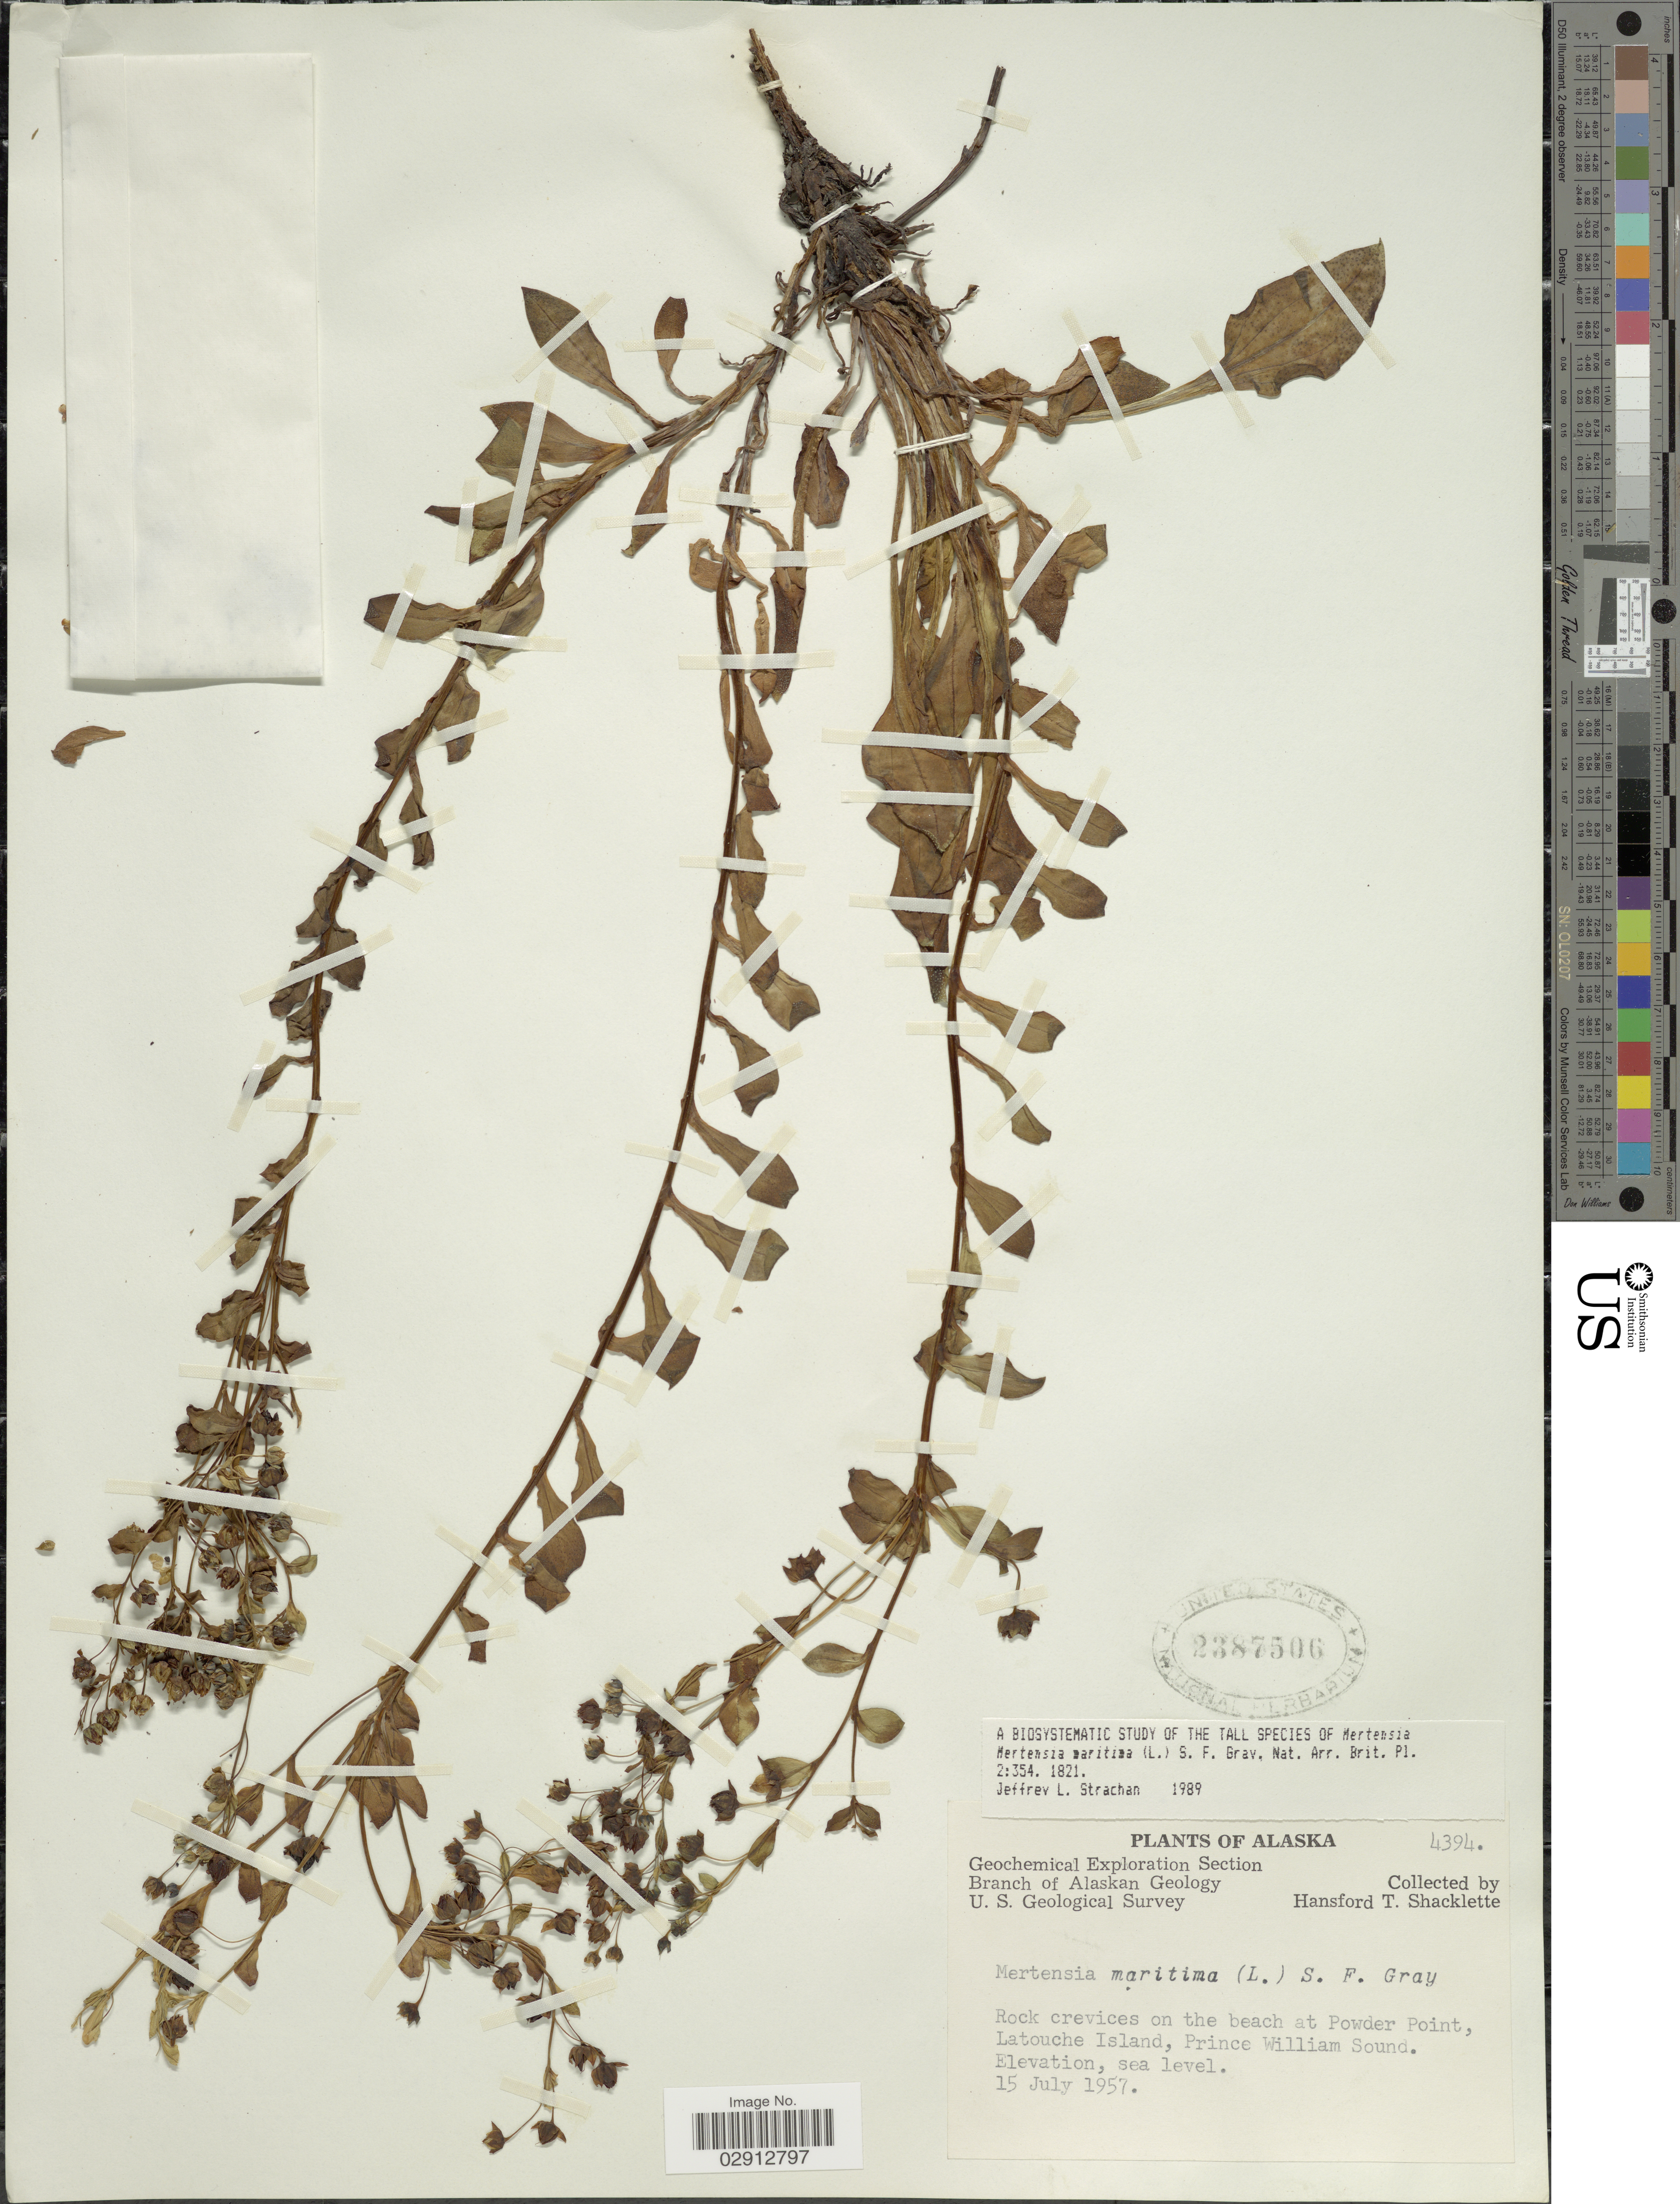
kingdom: Plantae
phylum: Tracheophyta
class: Magnoliopsida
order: Boraginales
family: Boraginaceae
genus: Mertensia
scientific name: Mertensia maritima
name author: (L.) S.F. Gray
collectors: H. Shacklette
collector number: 4394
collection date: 1957-07-15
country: United States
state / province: Alaska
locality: On the beach at Powder Point, Latouche Island, Prince William Sound.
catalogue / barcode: US 2387506